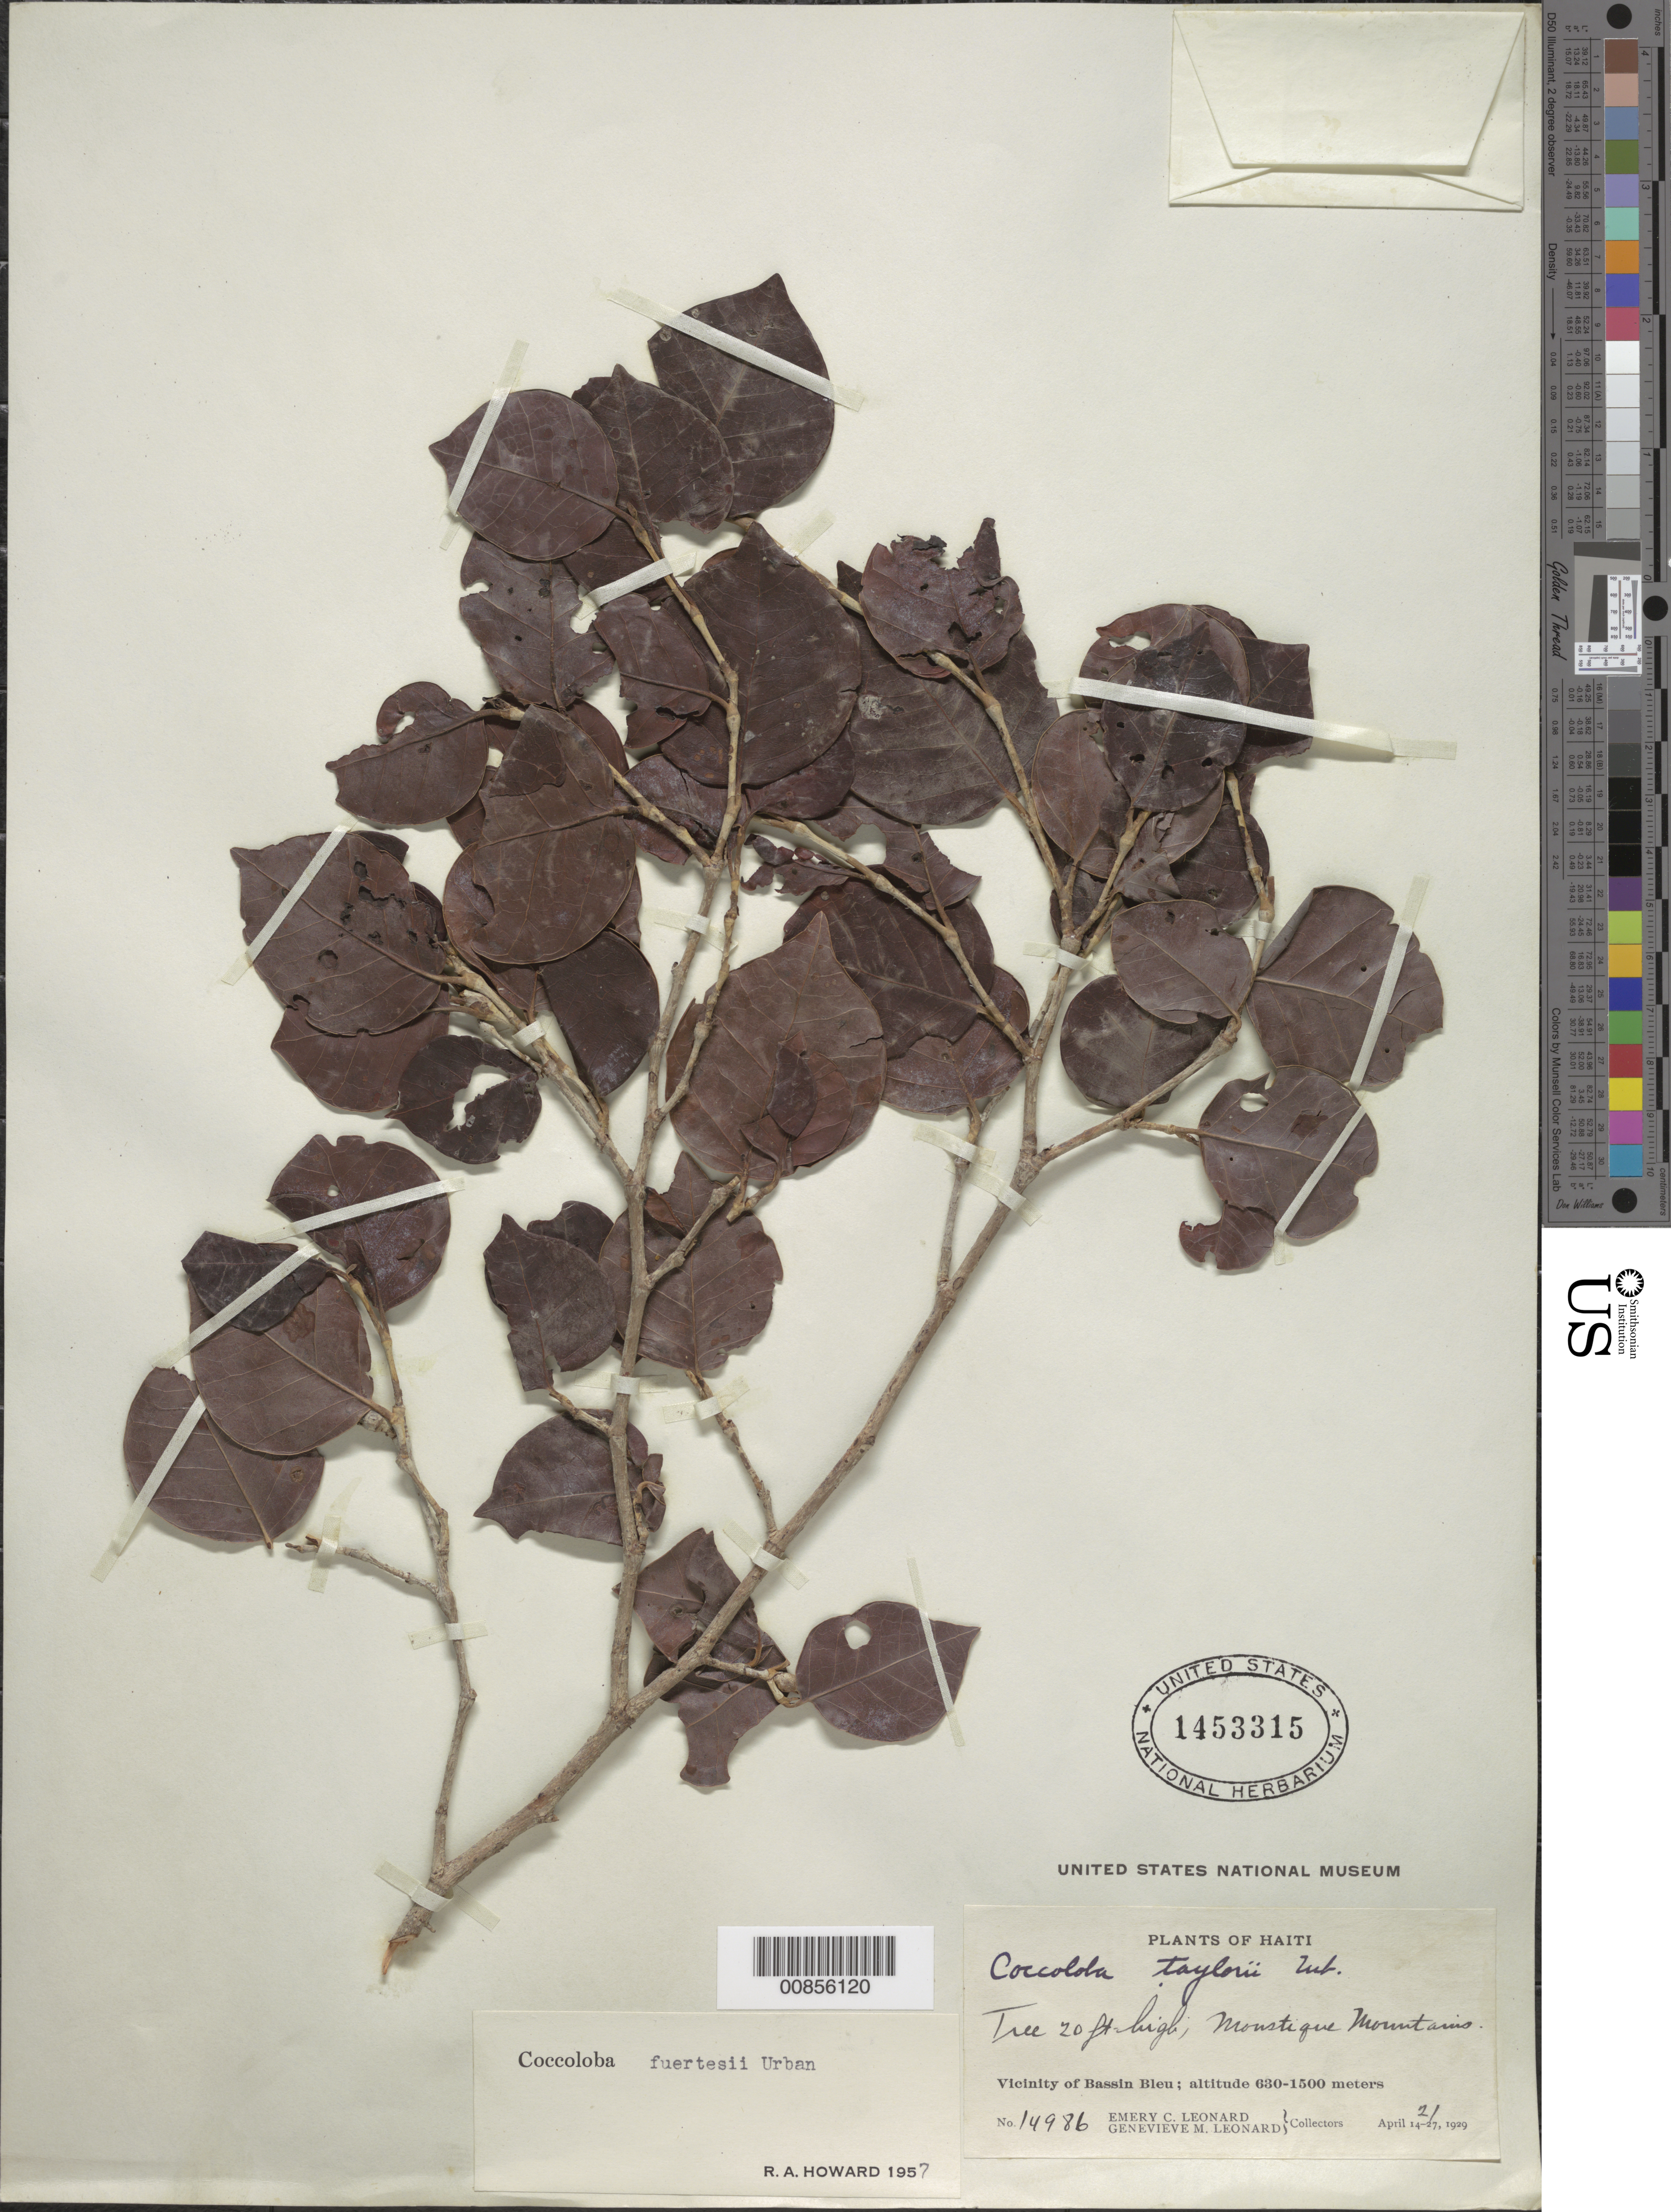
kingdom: Plantae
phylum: Tracheophyta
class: Magnoliopsida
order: Caryophyllales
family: Polygonaceae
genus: Coccoloba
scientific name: Coccoloba fuertesii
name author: Urb.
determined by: Howard, R. A.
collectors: E. C. Leonard & G. M. Leonard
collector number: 14986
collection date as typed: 21 Apr 1929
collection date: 1929-04-21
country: Haiti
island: Hispaniola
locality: Vicinity of Bassin Bleu. Moustique Mountains.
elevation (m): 630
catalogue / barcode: US 1453315